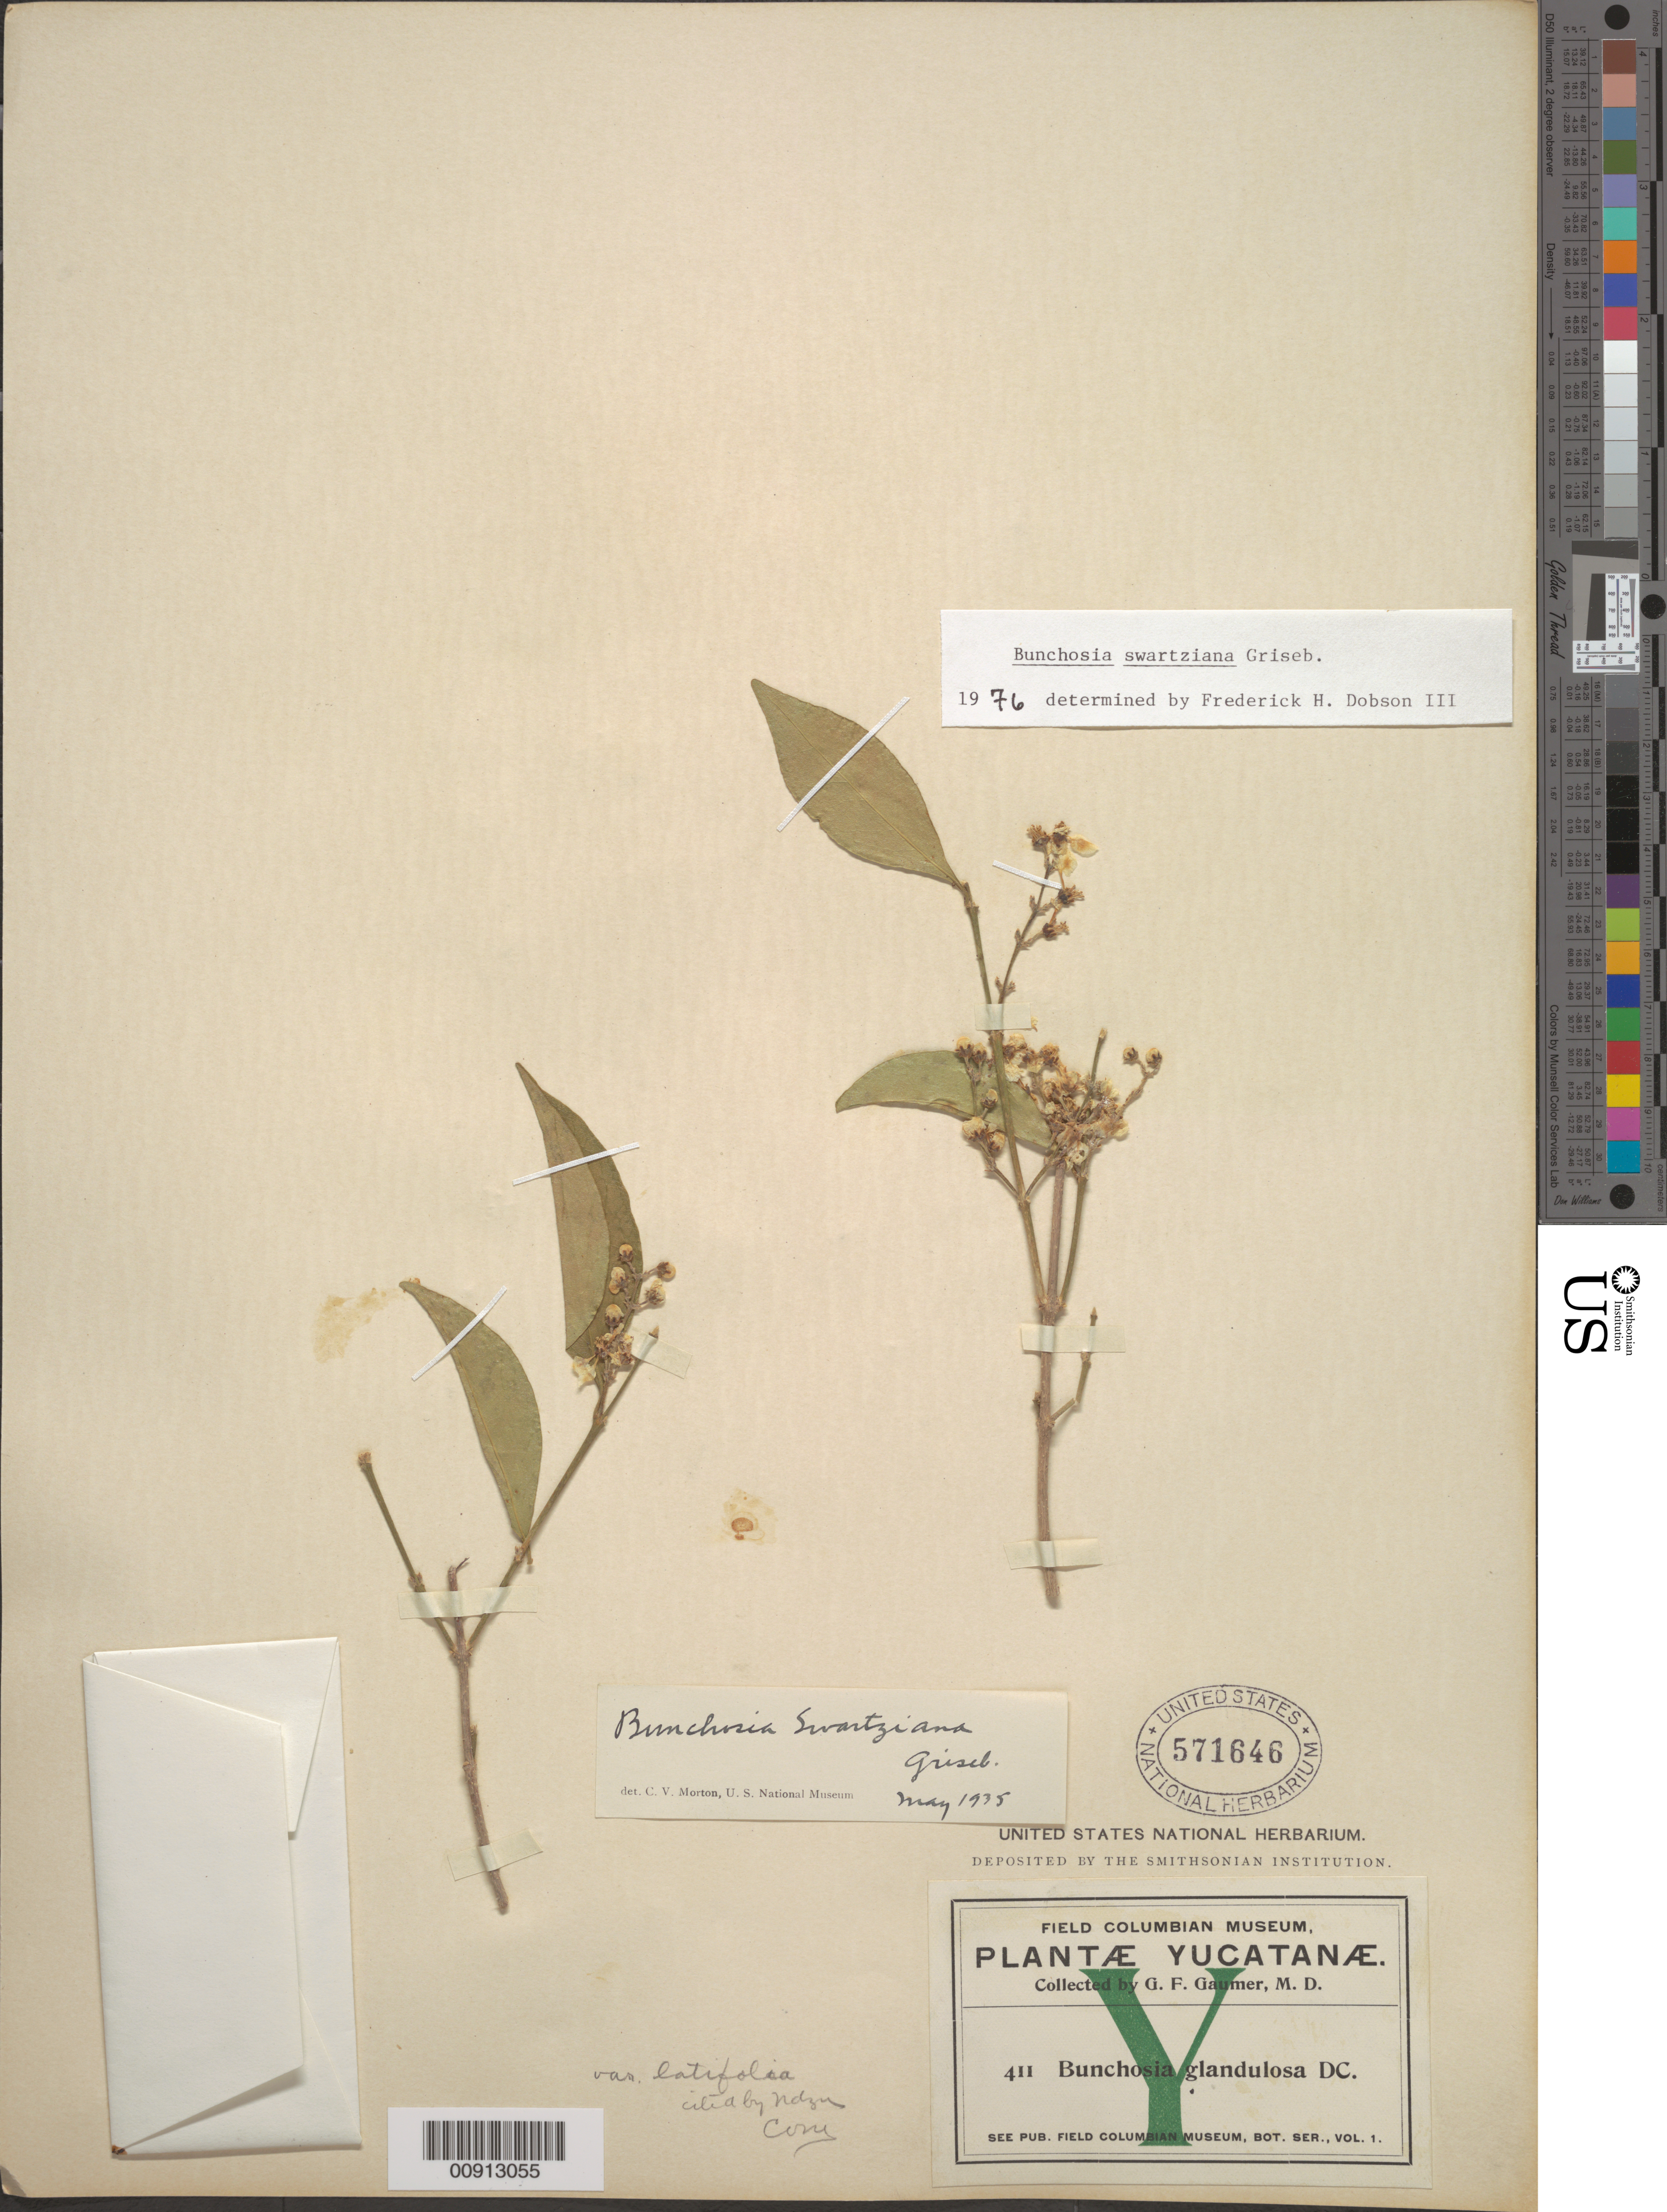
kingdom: Plantae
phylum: Tracheophyta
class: Magnoliopsida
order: Malpighiales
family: Malpighiaceae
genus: Bunchosia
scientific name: Bunchosia swartziana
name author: Griseb.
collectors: G. F. Gaumer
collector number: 411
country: Mexico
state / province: Yucatán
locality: Yucatán.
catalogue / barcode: US 571646